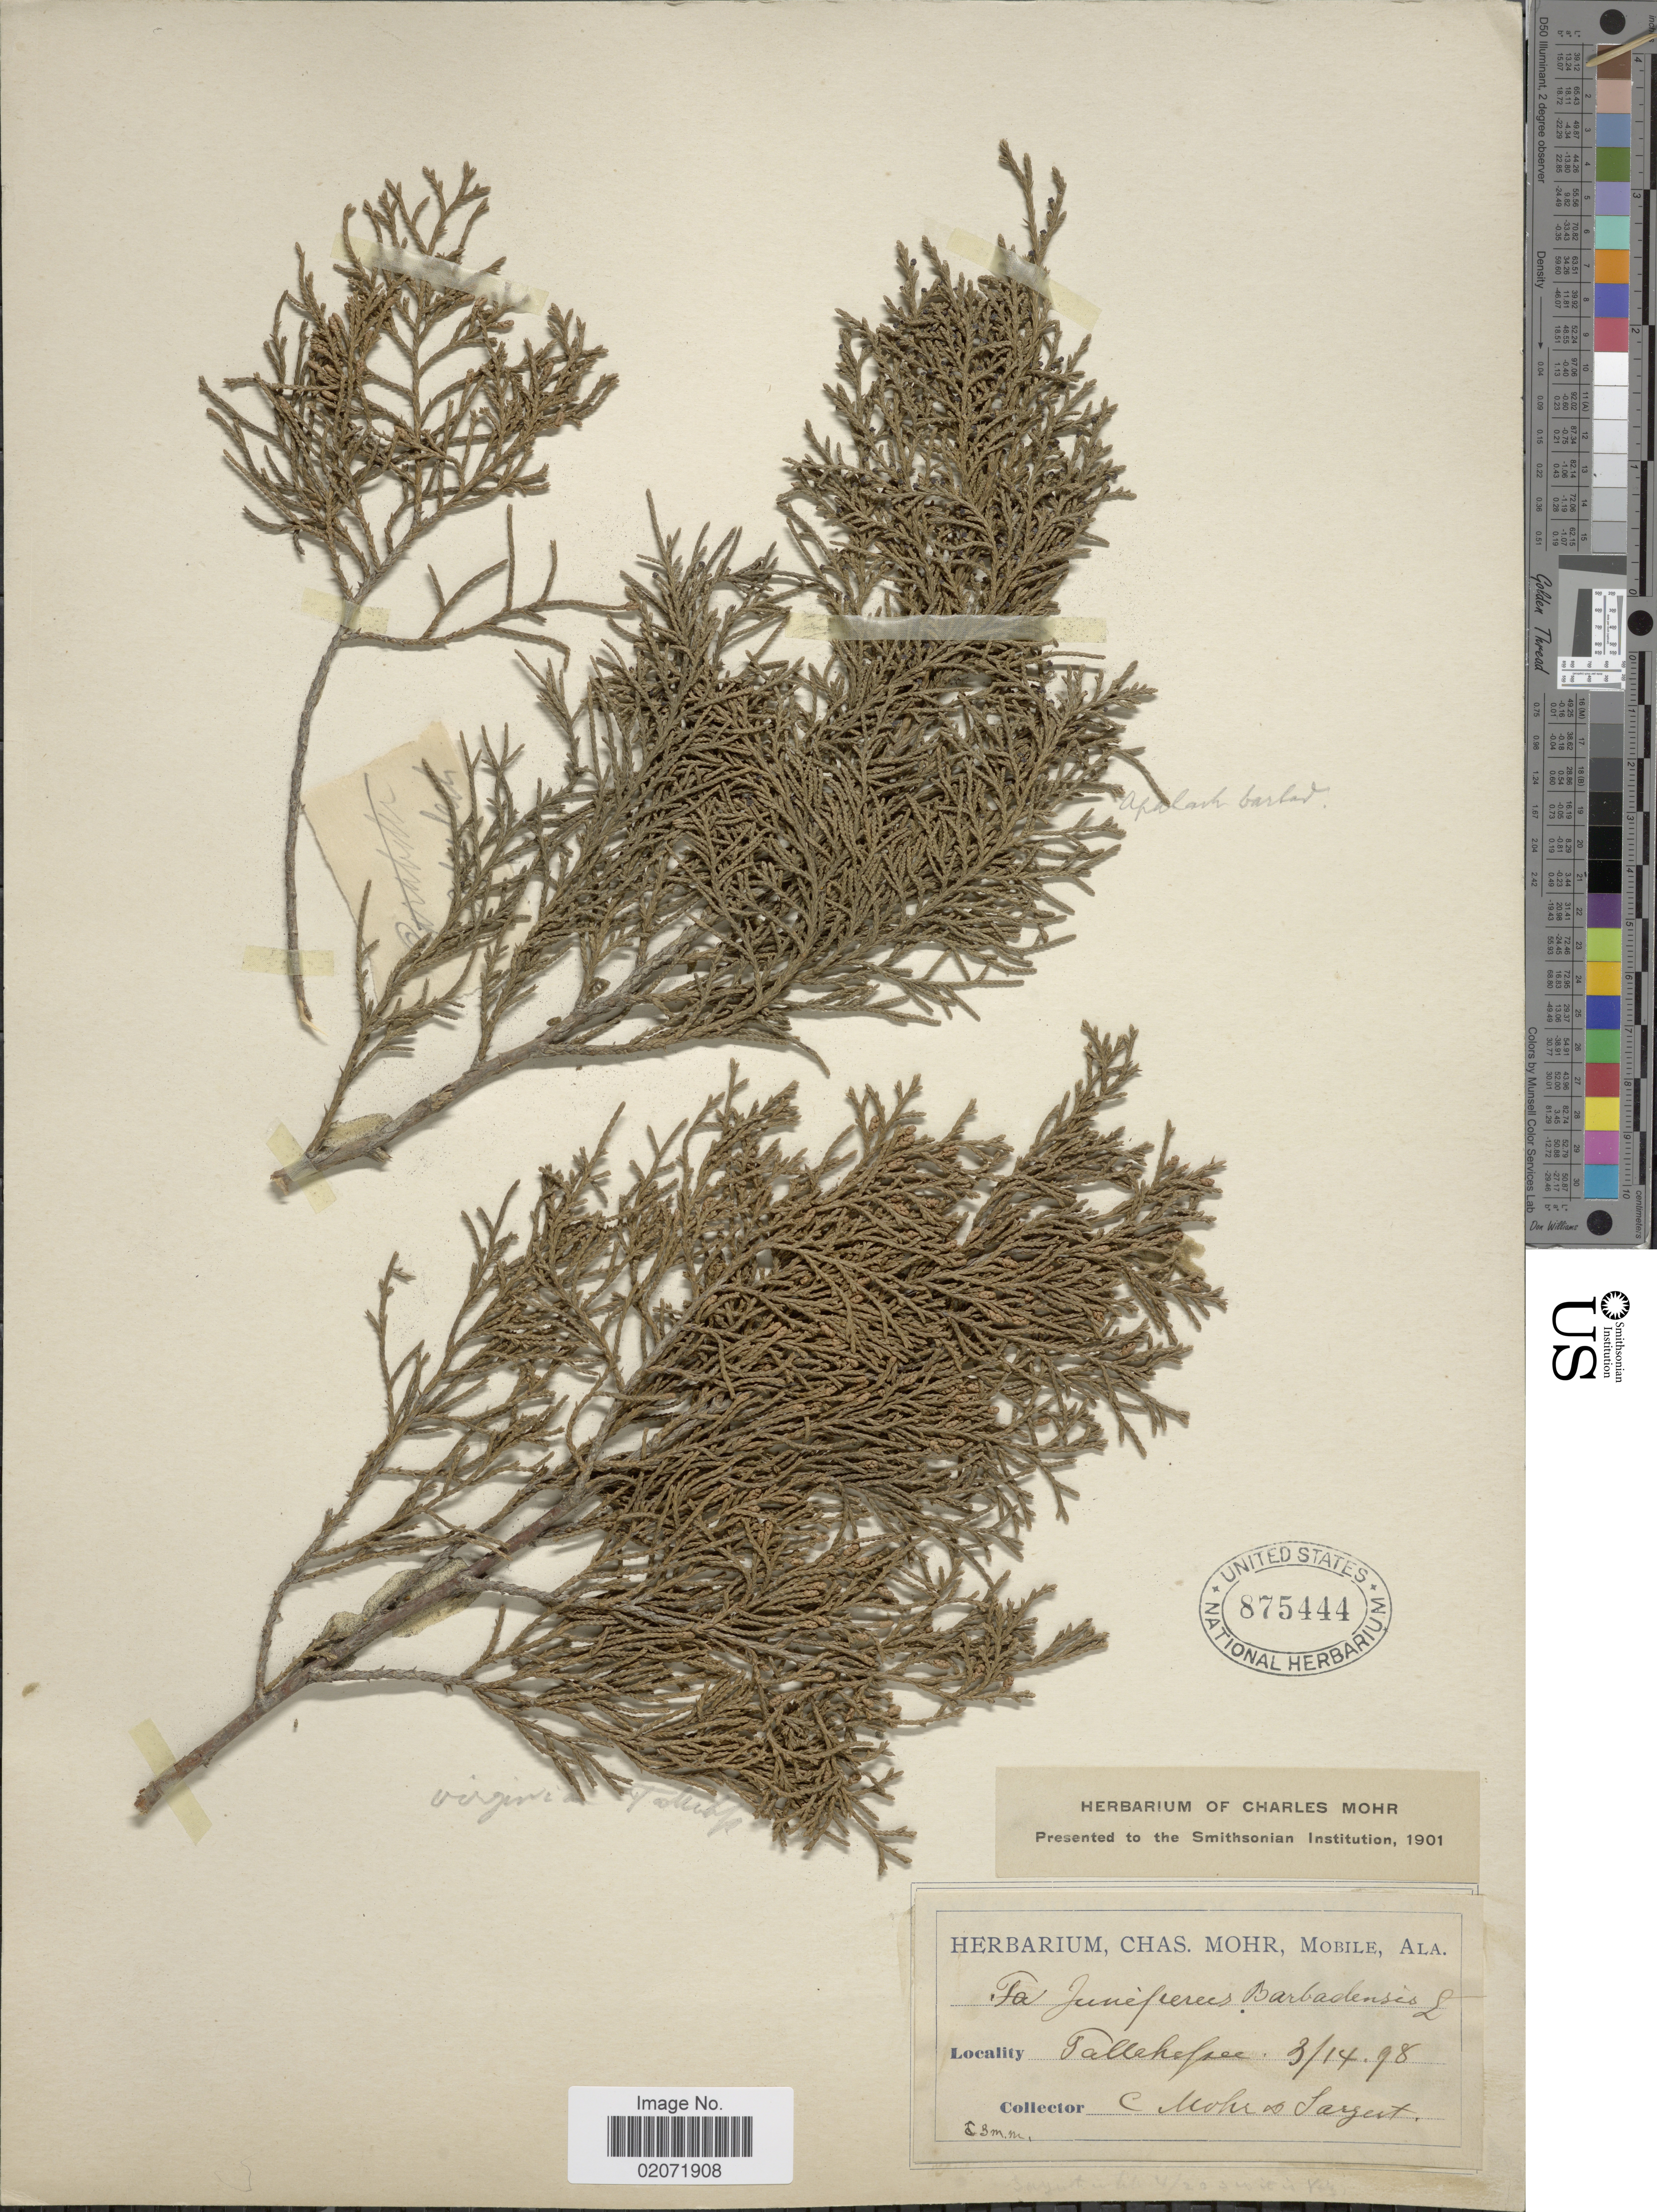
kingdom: Plantae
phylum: Tracheophyta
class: Pinopsida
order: Pinales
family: Cupressaceae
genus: Juniperus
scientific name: Juniperus silicicola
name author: (Small) L.H. Bailey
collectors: C. T. Mohr & -- Sargent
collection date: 1898-03-14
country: United States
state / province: Florida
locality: Tallahassee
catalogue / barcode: US 875444